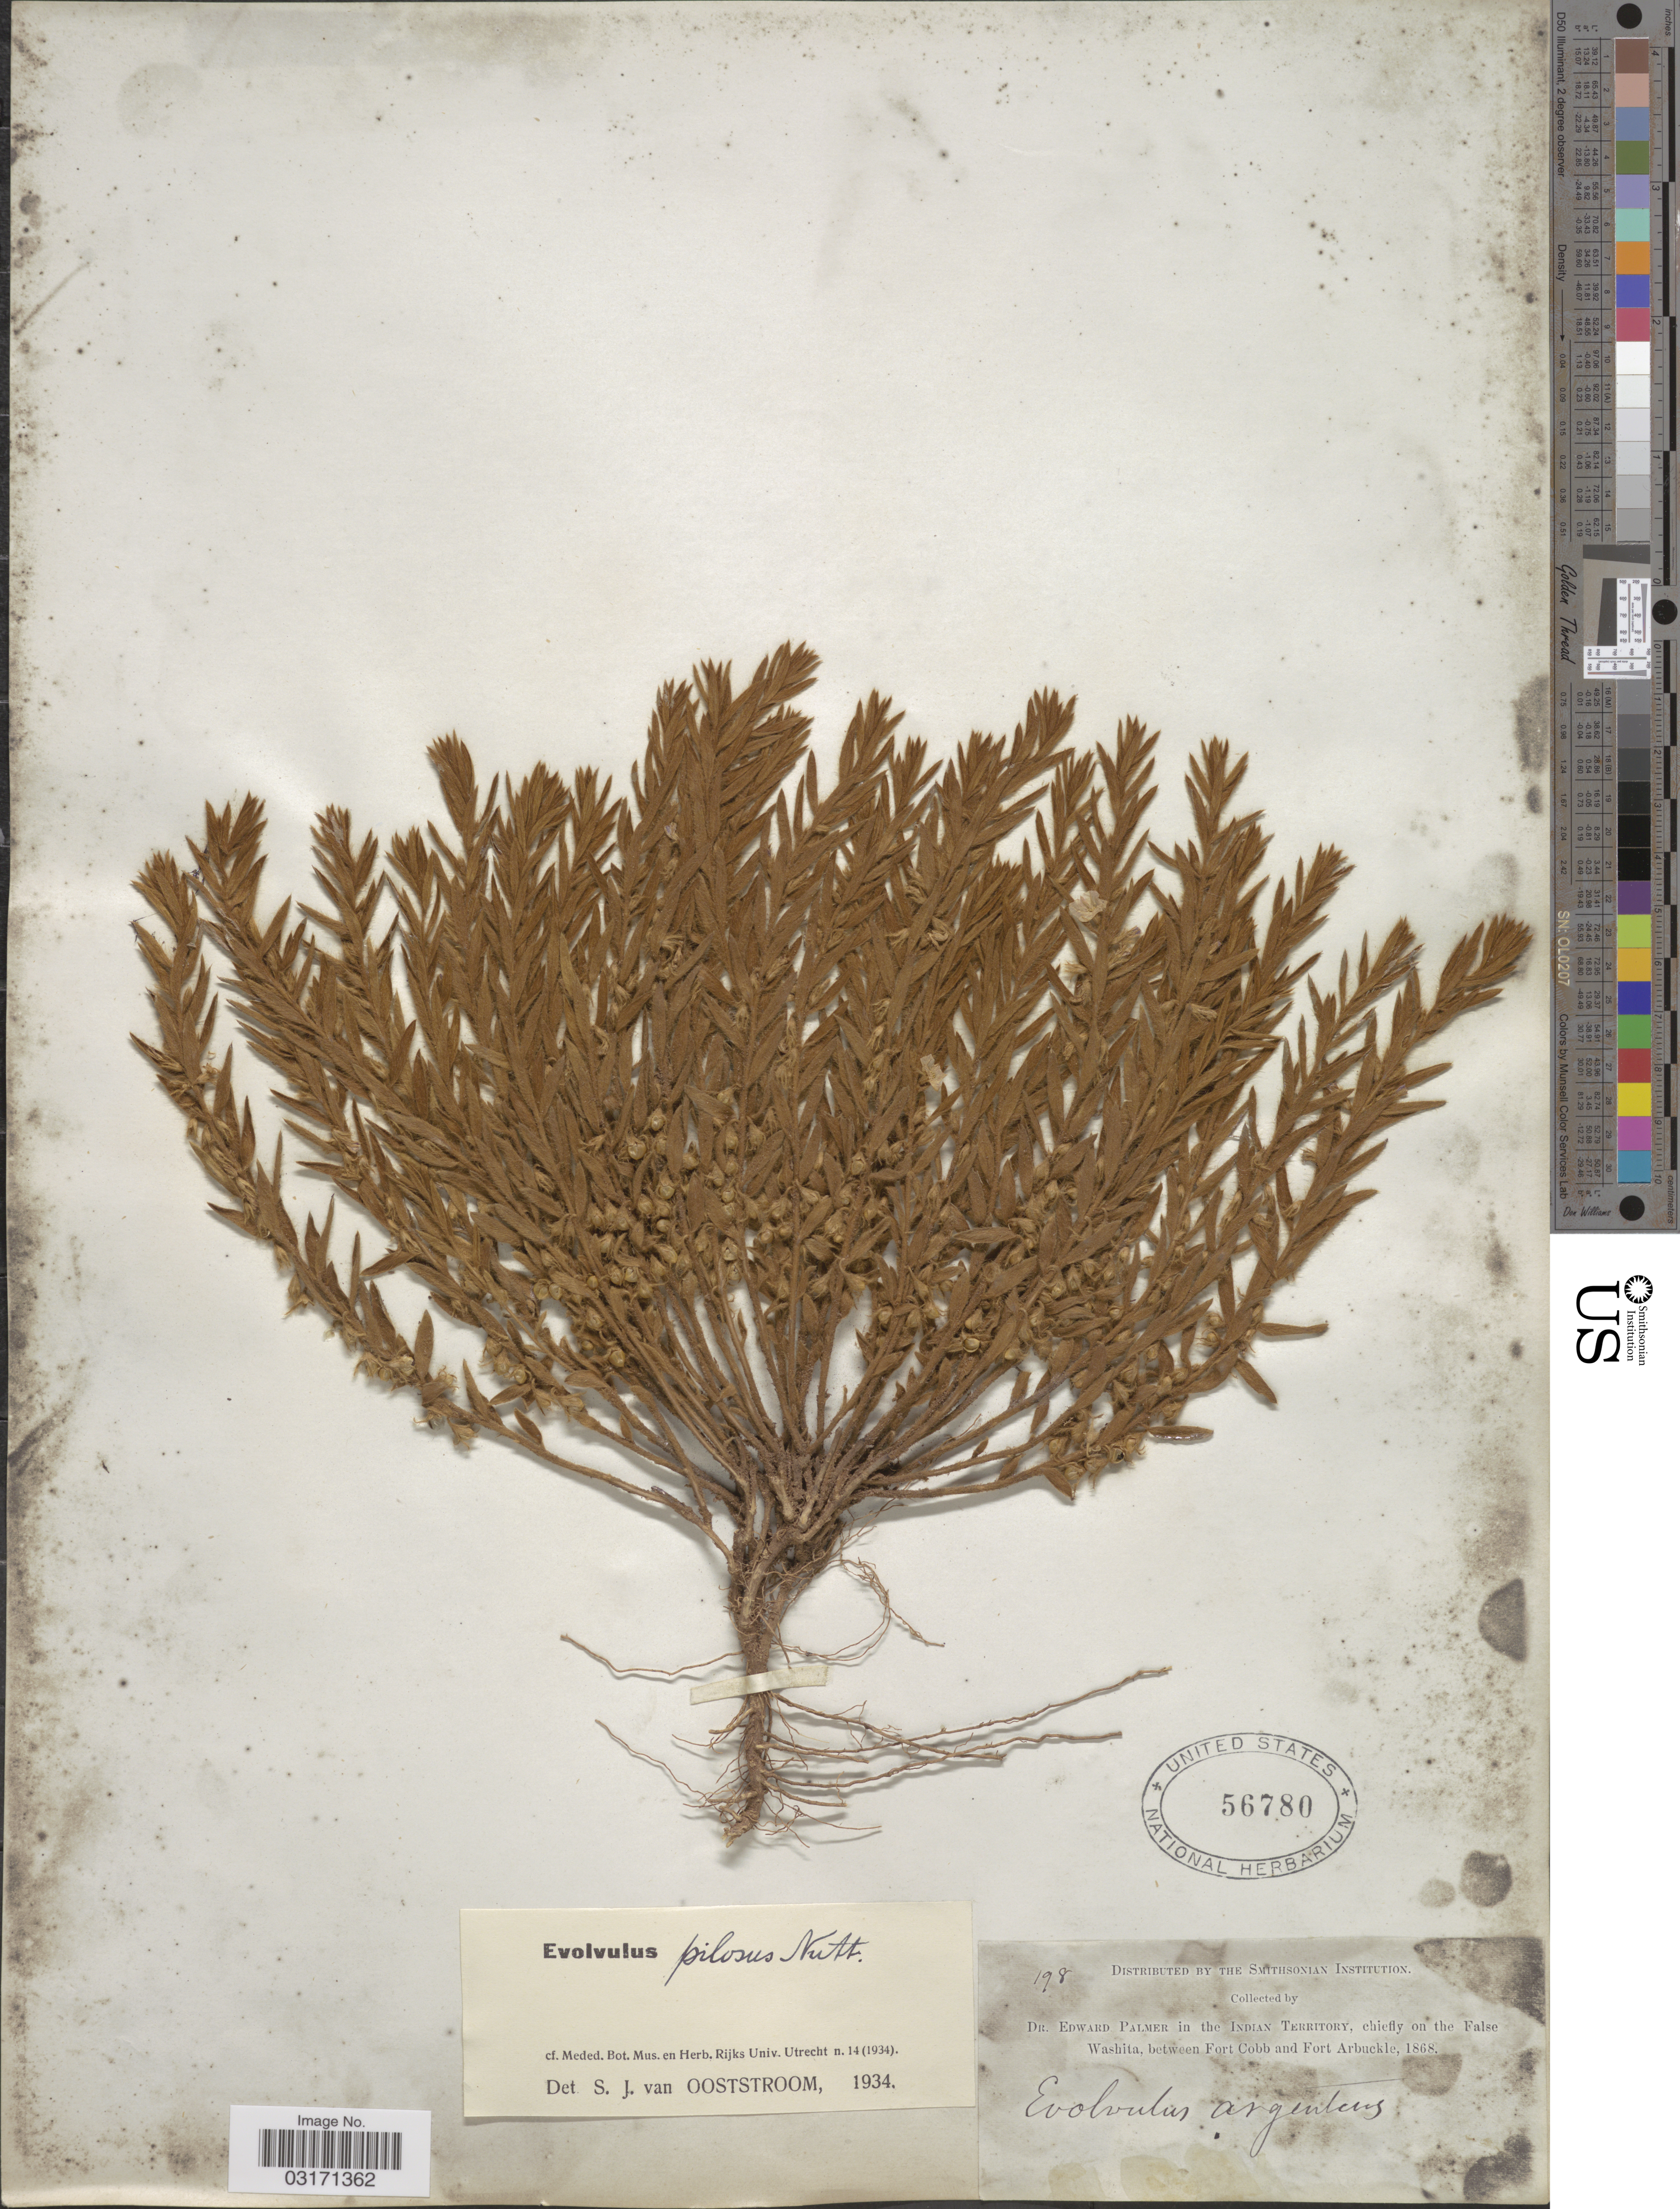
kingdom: Plantae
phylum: Tracheophyta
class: Magnoliopsida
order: Solanales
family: Convolvulaceae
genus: Evolvulus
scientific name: Evolvulus pilosus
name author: Roxb.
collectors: E. Palmer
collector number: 198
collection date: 1868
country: United States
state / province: Oklahoma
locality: Indian Territory, chiefly on the False Washita, between Fort Cobb and Fort Arbuckle.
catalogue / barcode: US 56780